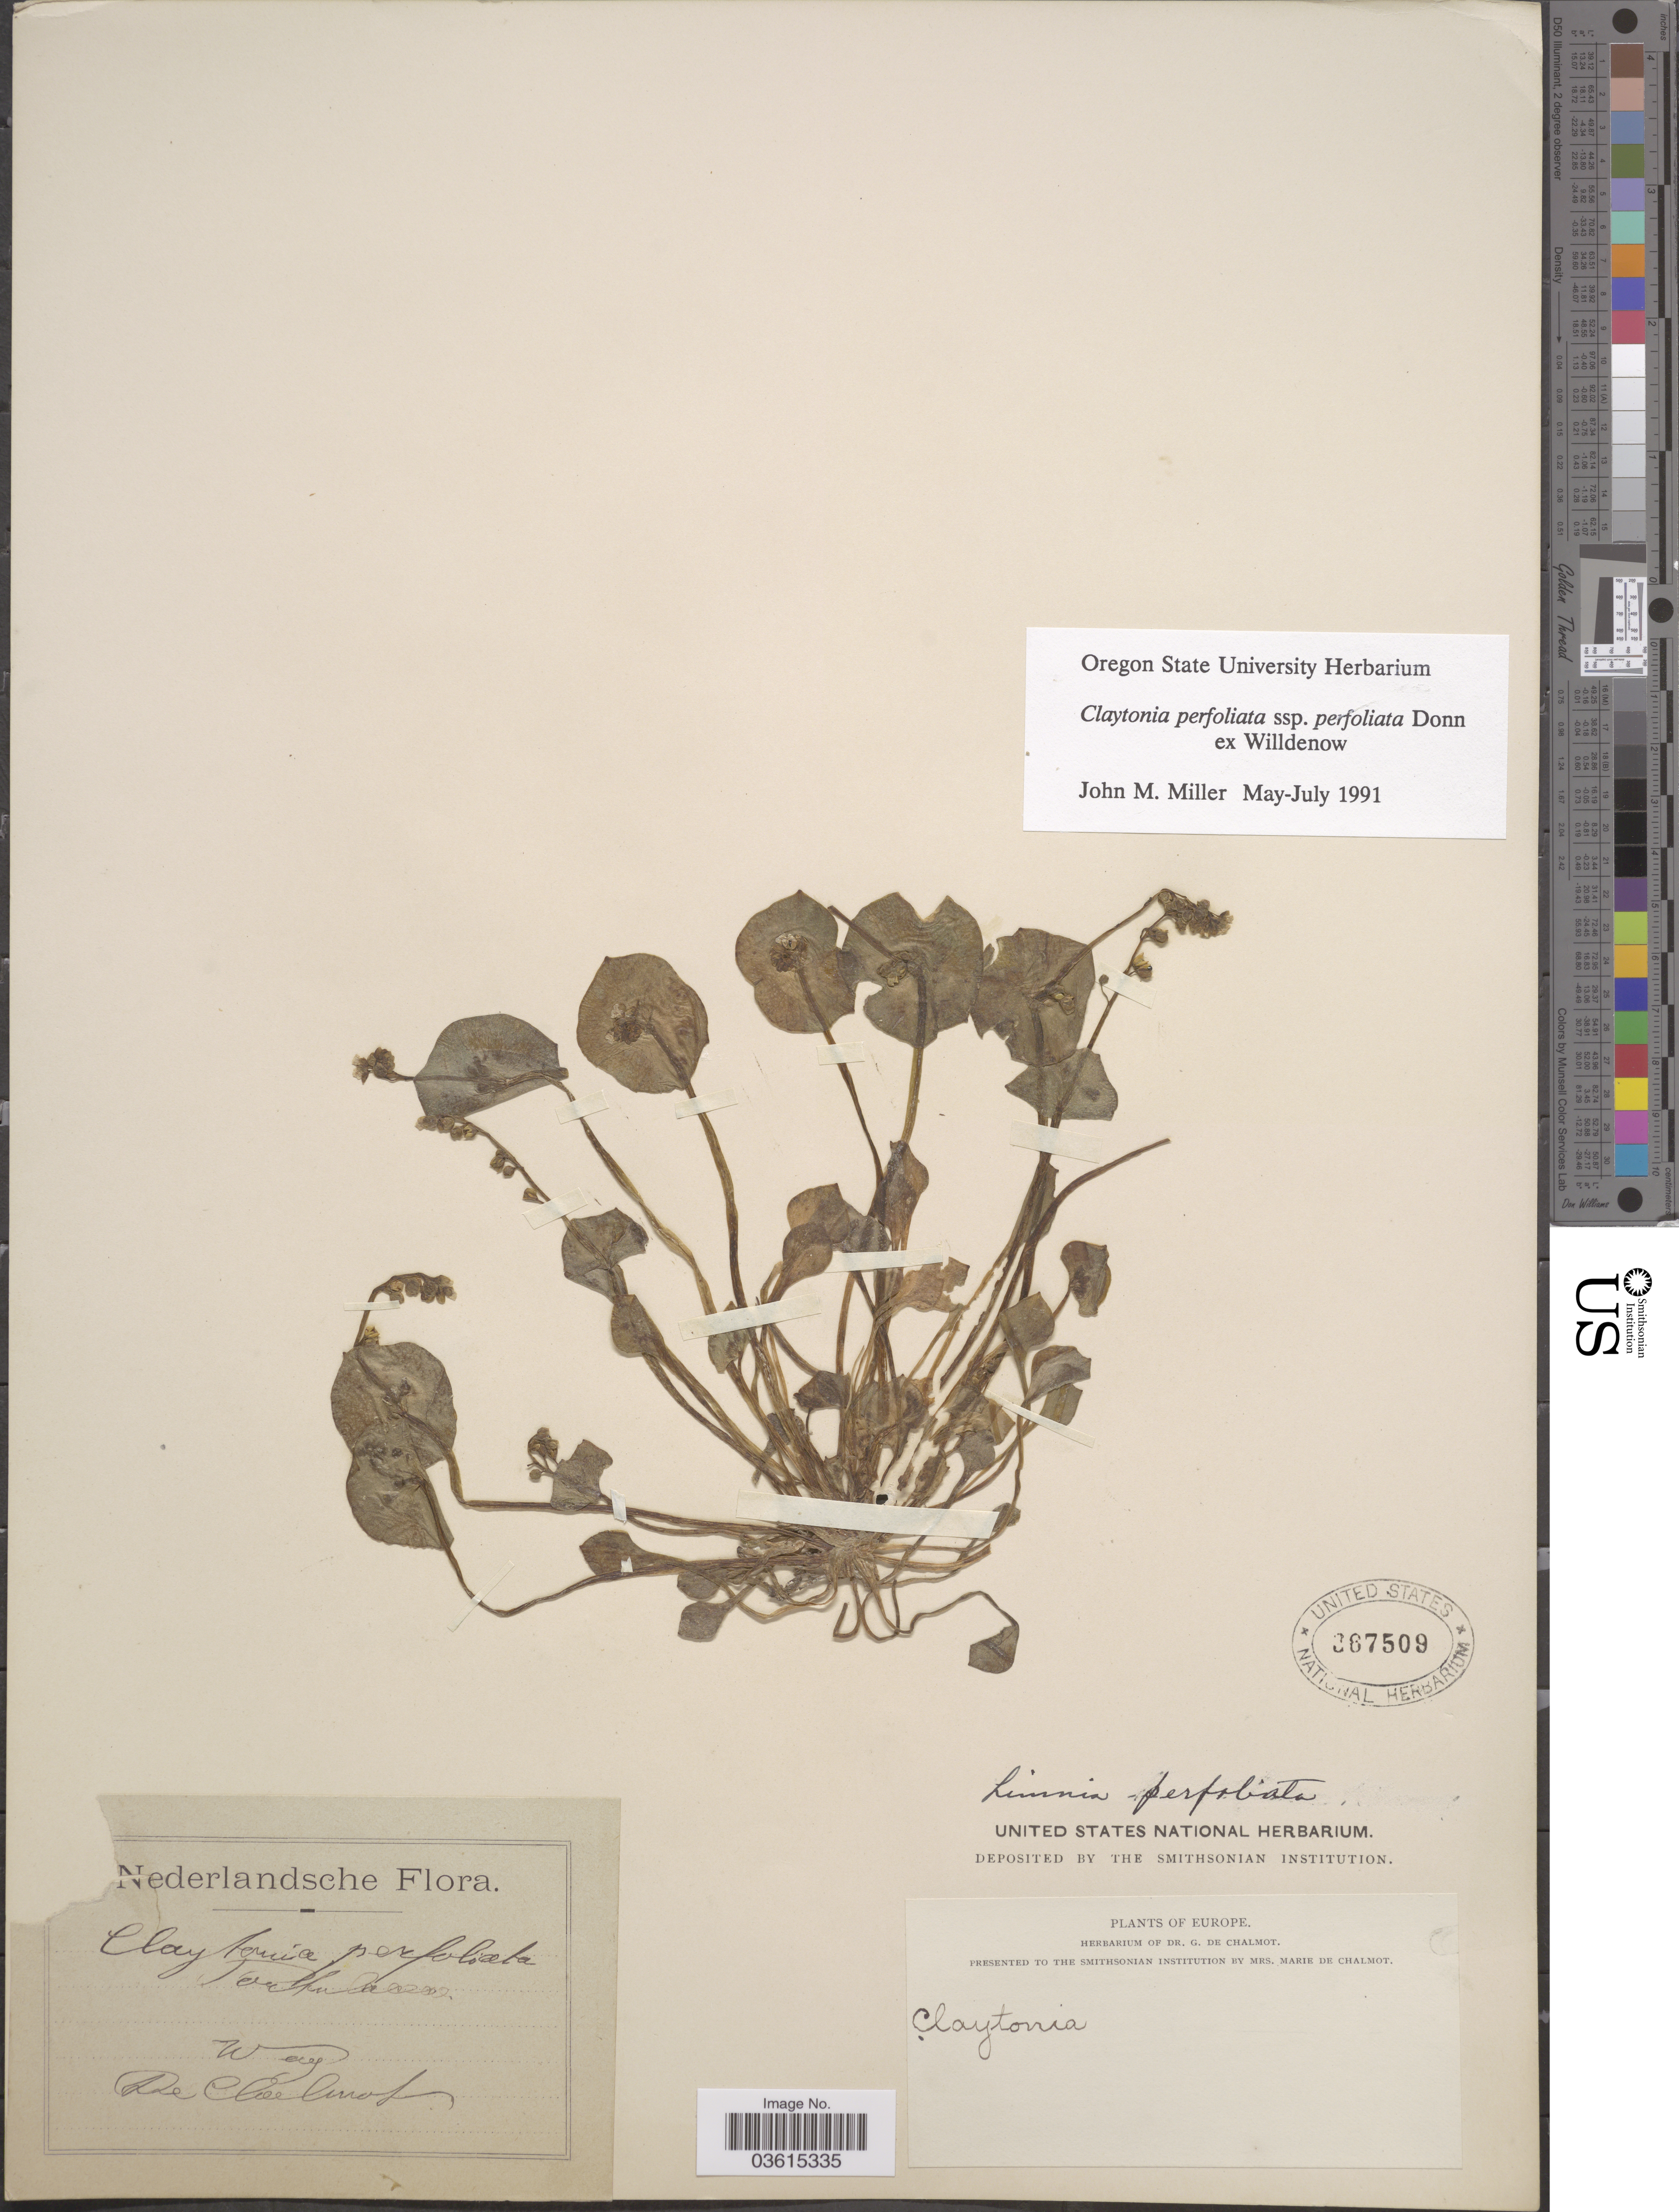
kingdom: Plantae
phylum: Tracheophyta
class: Magnoliopsida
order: Caryophyllales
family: Montiaceae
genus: Claytonia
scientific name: Claytonia perfoliata subsp. perfoliata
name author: Donn ex Willd.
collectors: G. de Chalmot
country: Netherlands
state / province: Gelderland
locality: Wag.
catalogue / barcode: US 367509